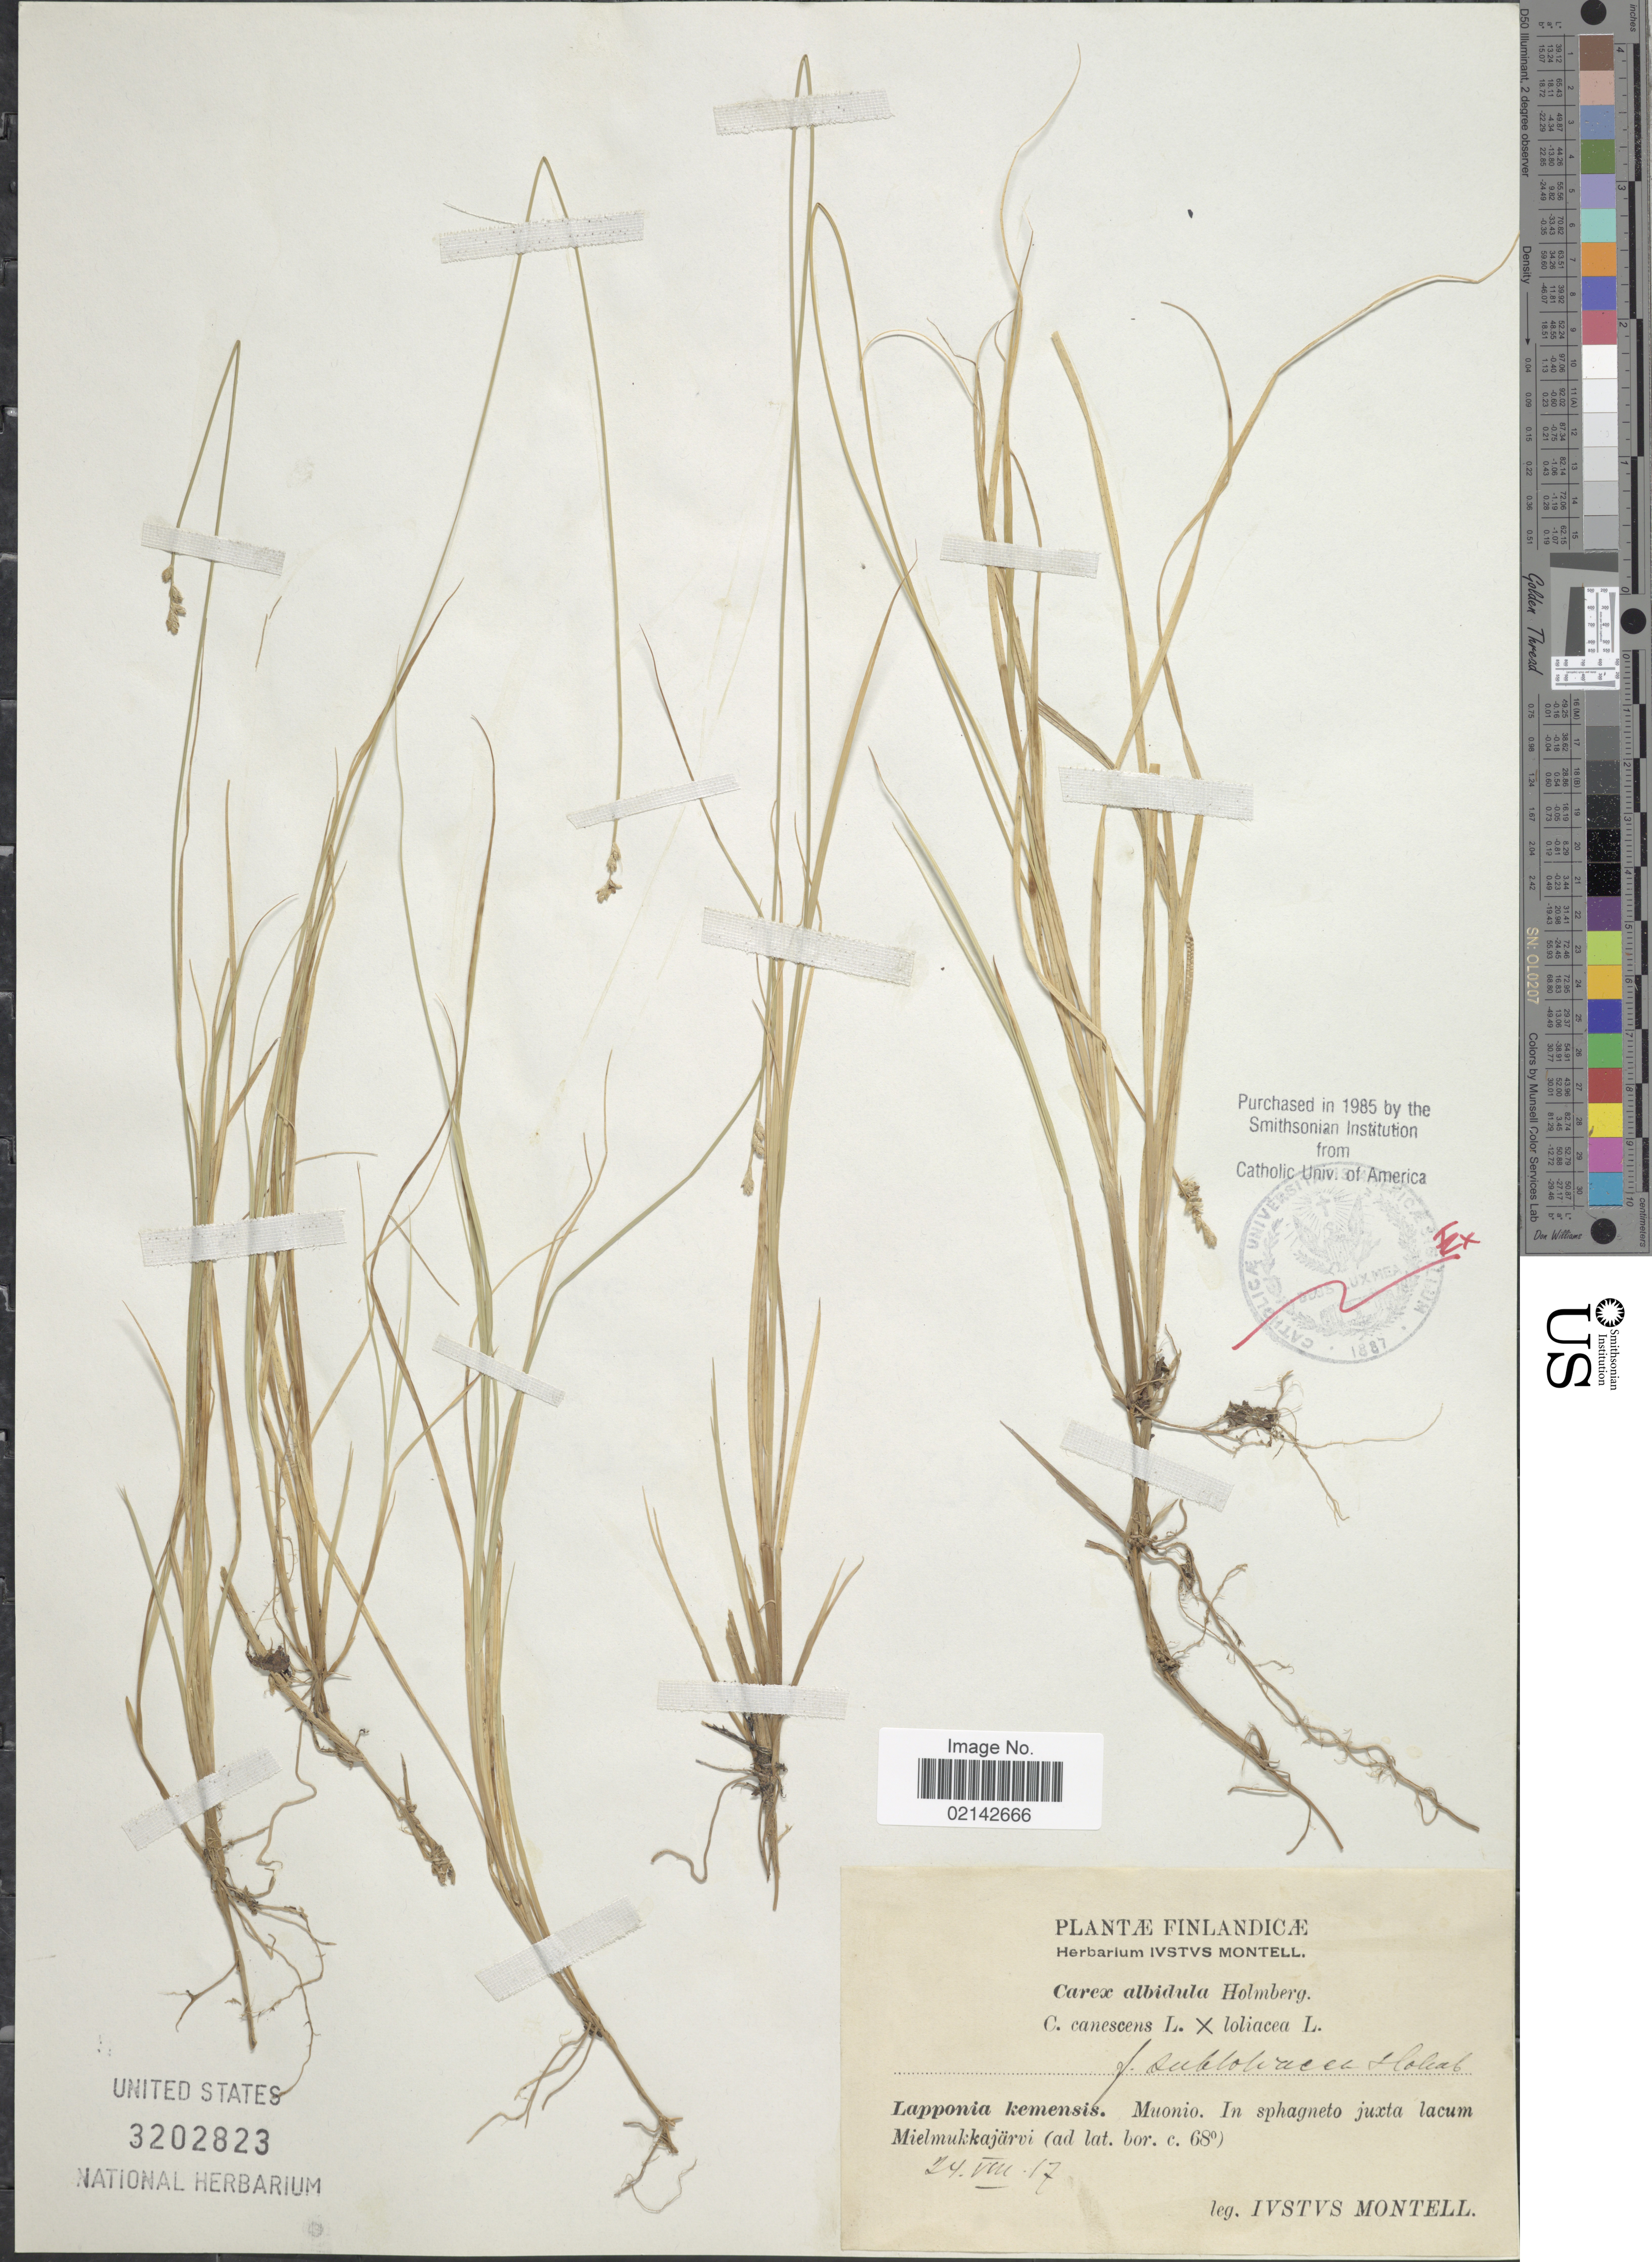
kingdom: Plantae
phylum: Tracheophyta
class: Liliopsida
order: Poales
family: Cyperaceae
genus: Carex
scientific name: Carex canescens var. canescens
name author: L.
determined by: Strong, Mark T., (BOT), Smithsonian Institution - National Museum of Natural History (UNITED STATES)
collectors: I. Montell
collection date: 1917-08-24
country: Finland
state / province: Lappi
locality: Finlandicae, Lapponia kemensis: Muonio, in sphagneto juxta lacum Mielmukkajarvi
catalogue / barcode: US 3202823